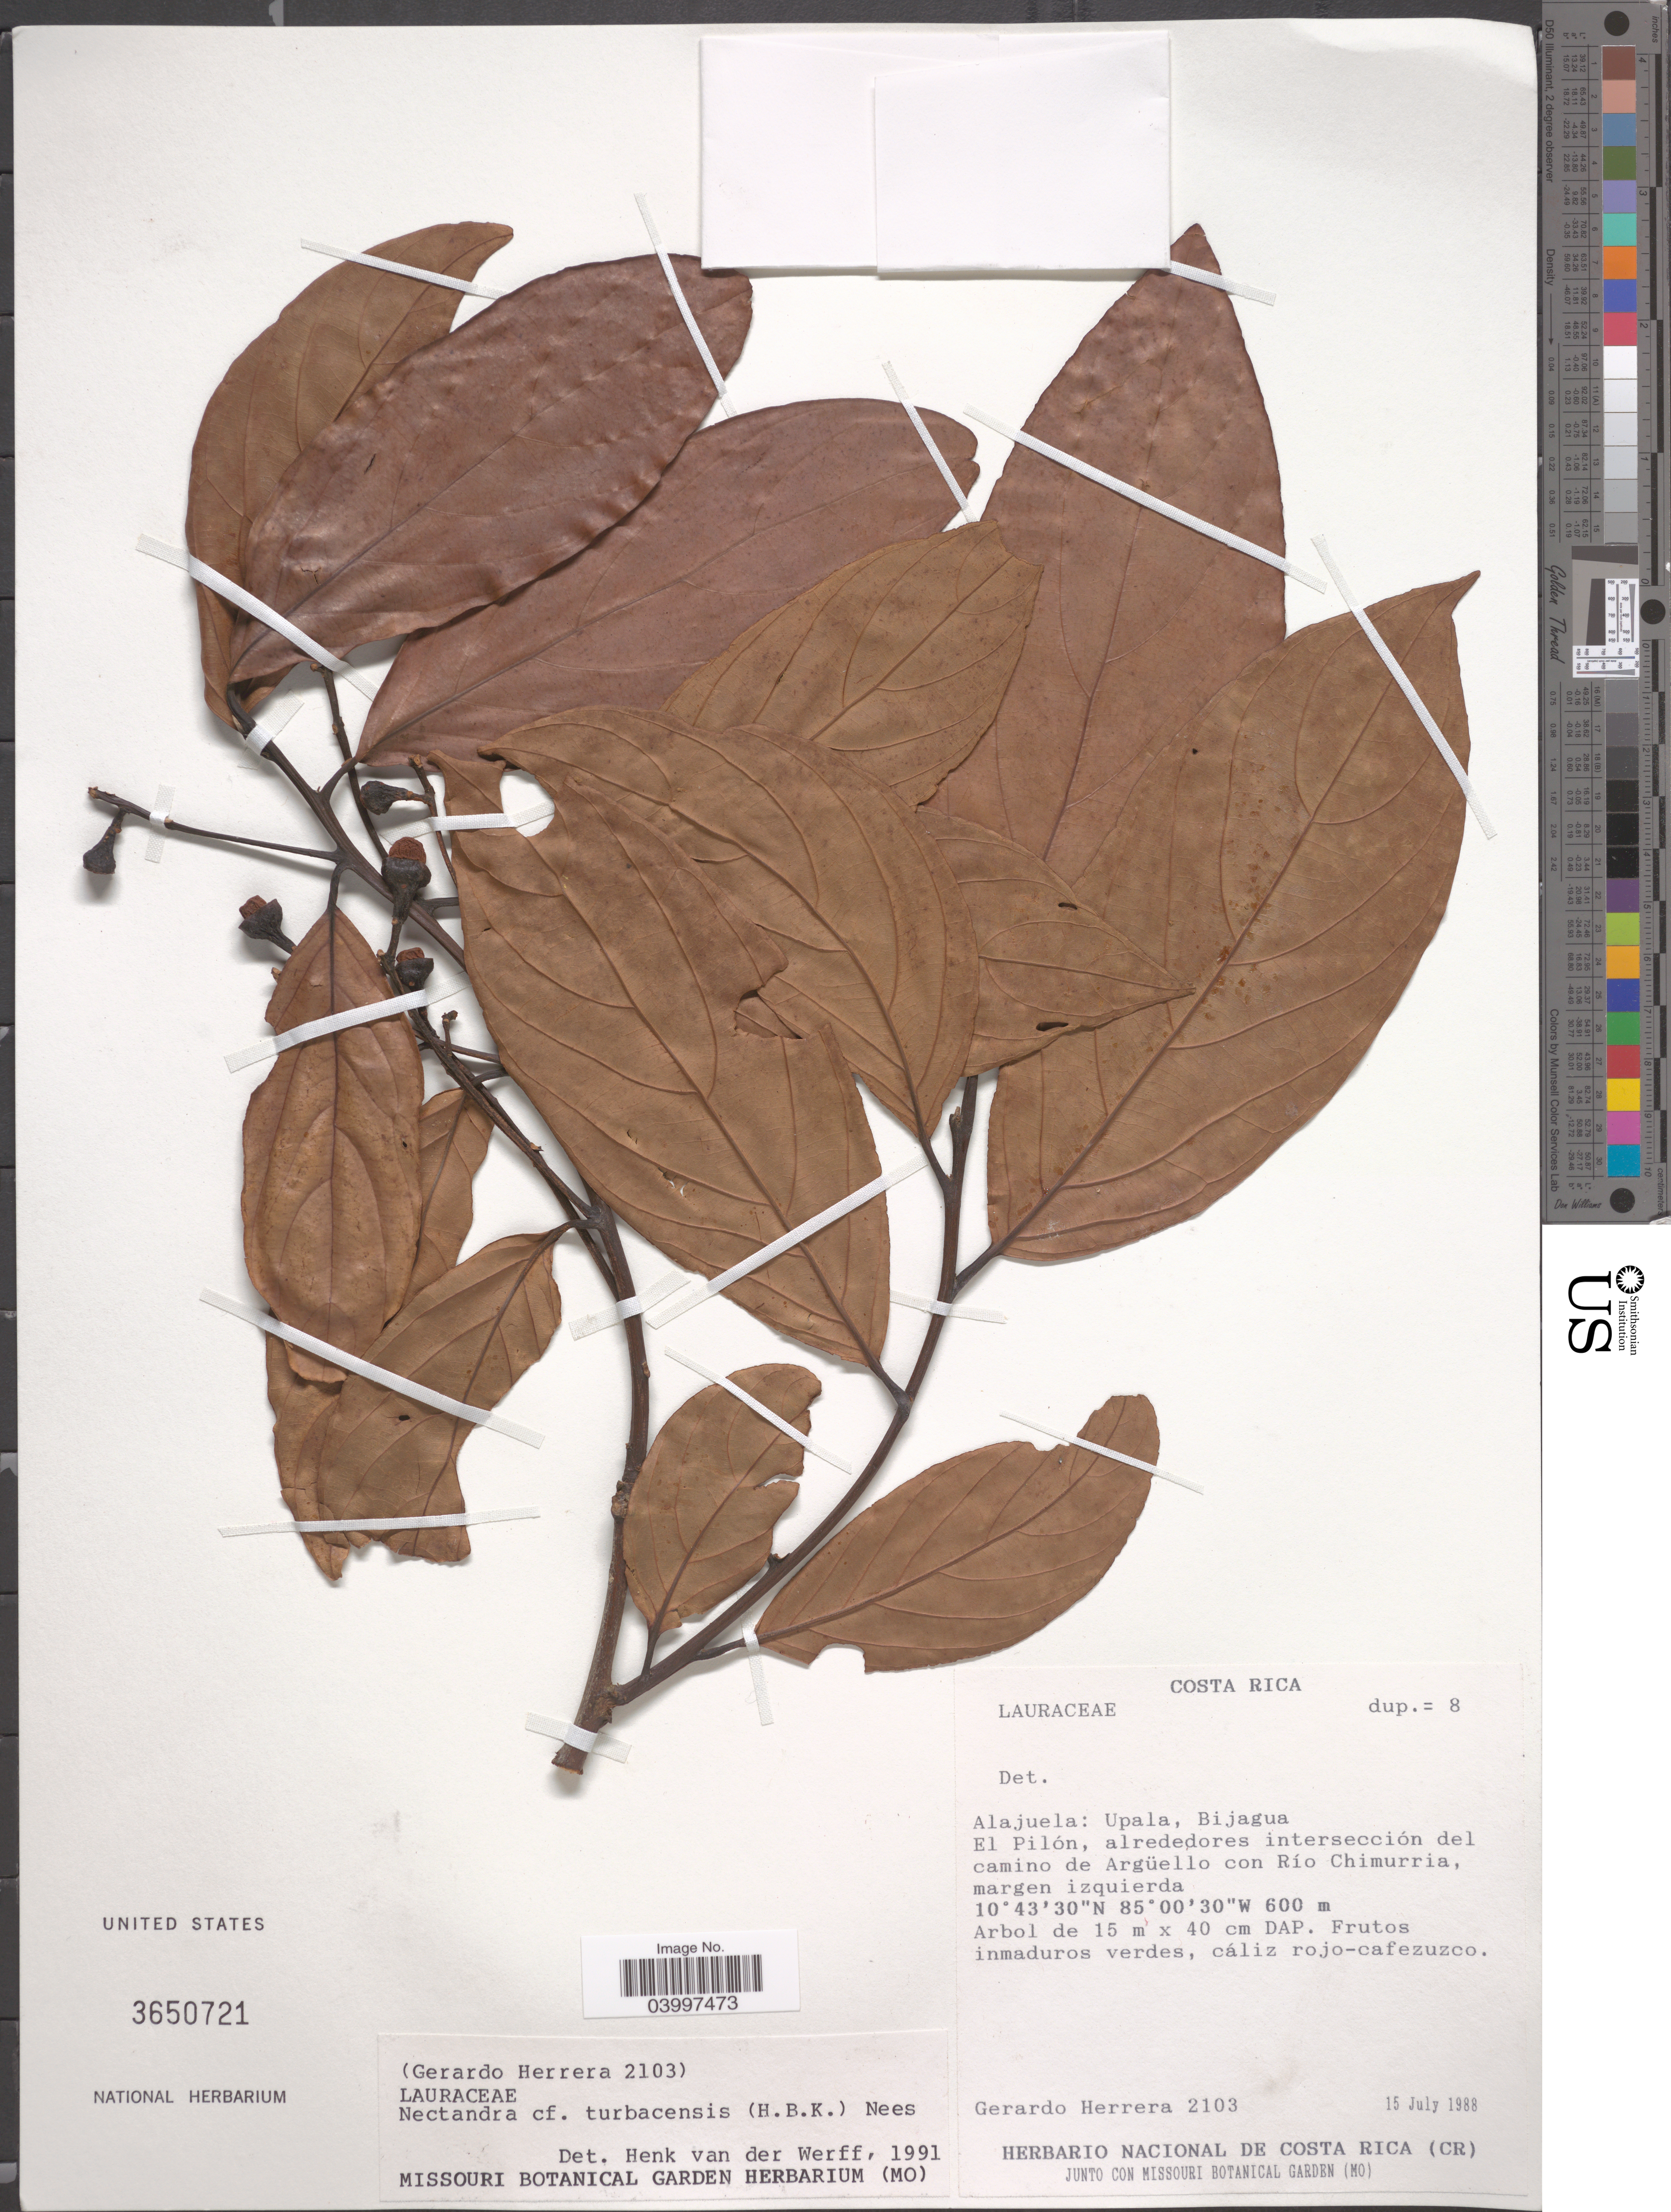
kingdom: Plantae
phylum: Tracheophyta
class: Magnoliopsida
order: Laurales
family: Lauraceae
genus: Nectandra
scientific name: Nectandra turbacensis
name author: (Kunth) Nees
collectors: G. Herrera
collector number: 2103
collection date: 1988-07-15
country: Costa Rica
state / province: Alajuela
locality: Upala, Bijagua. El Pilón, alrededores intersección del camino de Argüello con Río Chimurria, margen izquierda.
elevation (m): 600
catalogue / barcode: US 3650721